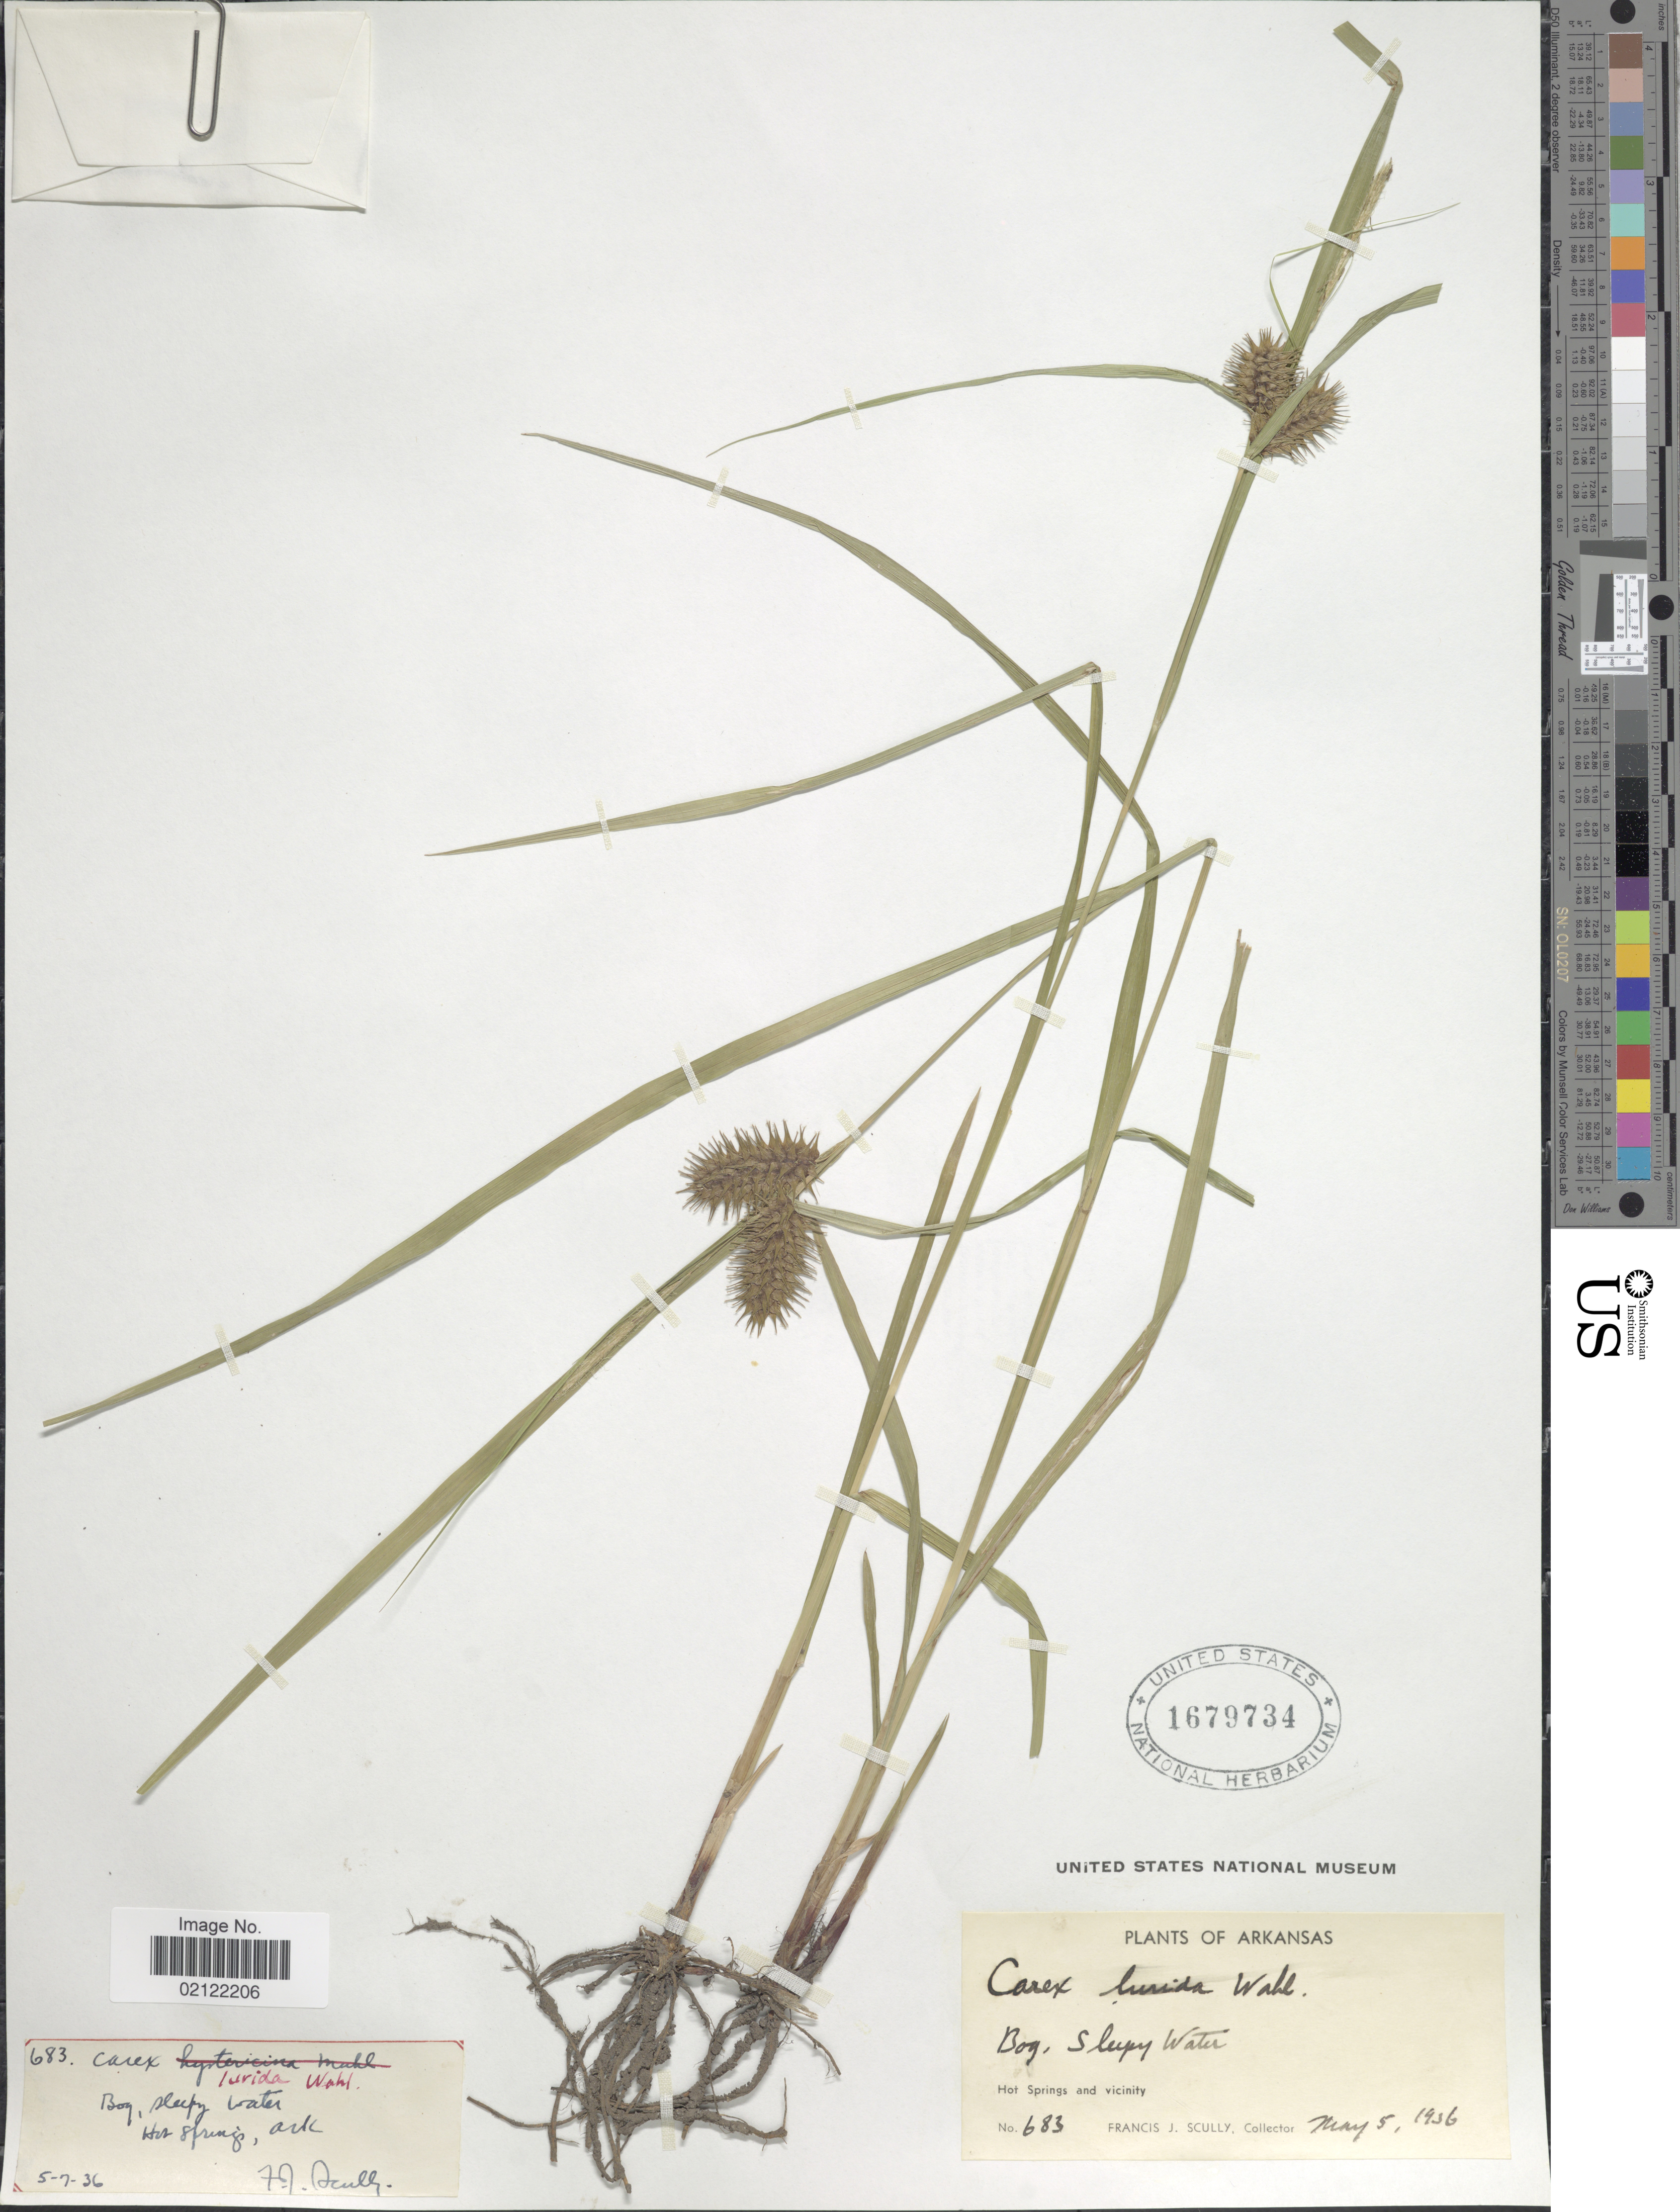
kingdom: Plantae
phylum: Tracheophyta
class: Liliopsida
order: Poales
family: Cyperaceae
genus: Carex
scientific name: Carex lurida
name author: Wahlenb.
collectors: F. J. Scully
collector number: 683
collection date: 1936-05-05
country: United States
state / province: Arkansas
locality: Bog, Sleepy Water. Hot Springs and vicinity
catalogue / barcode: US 1679734